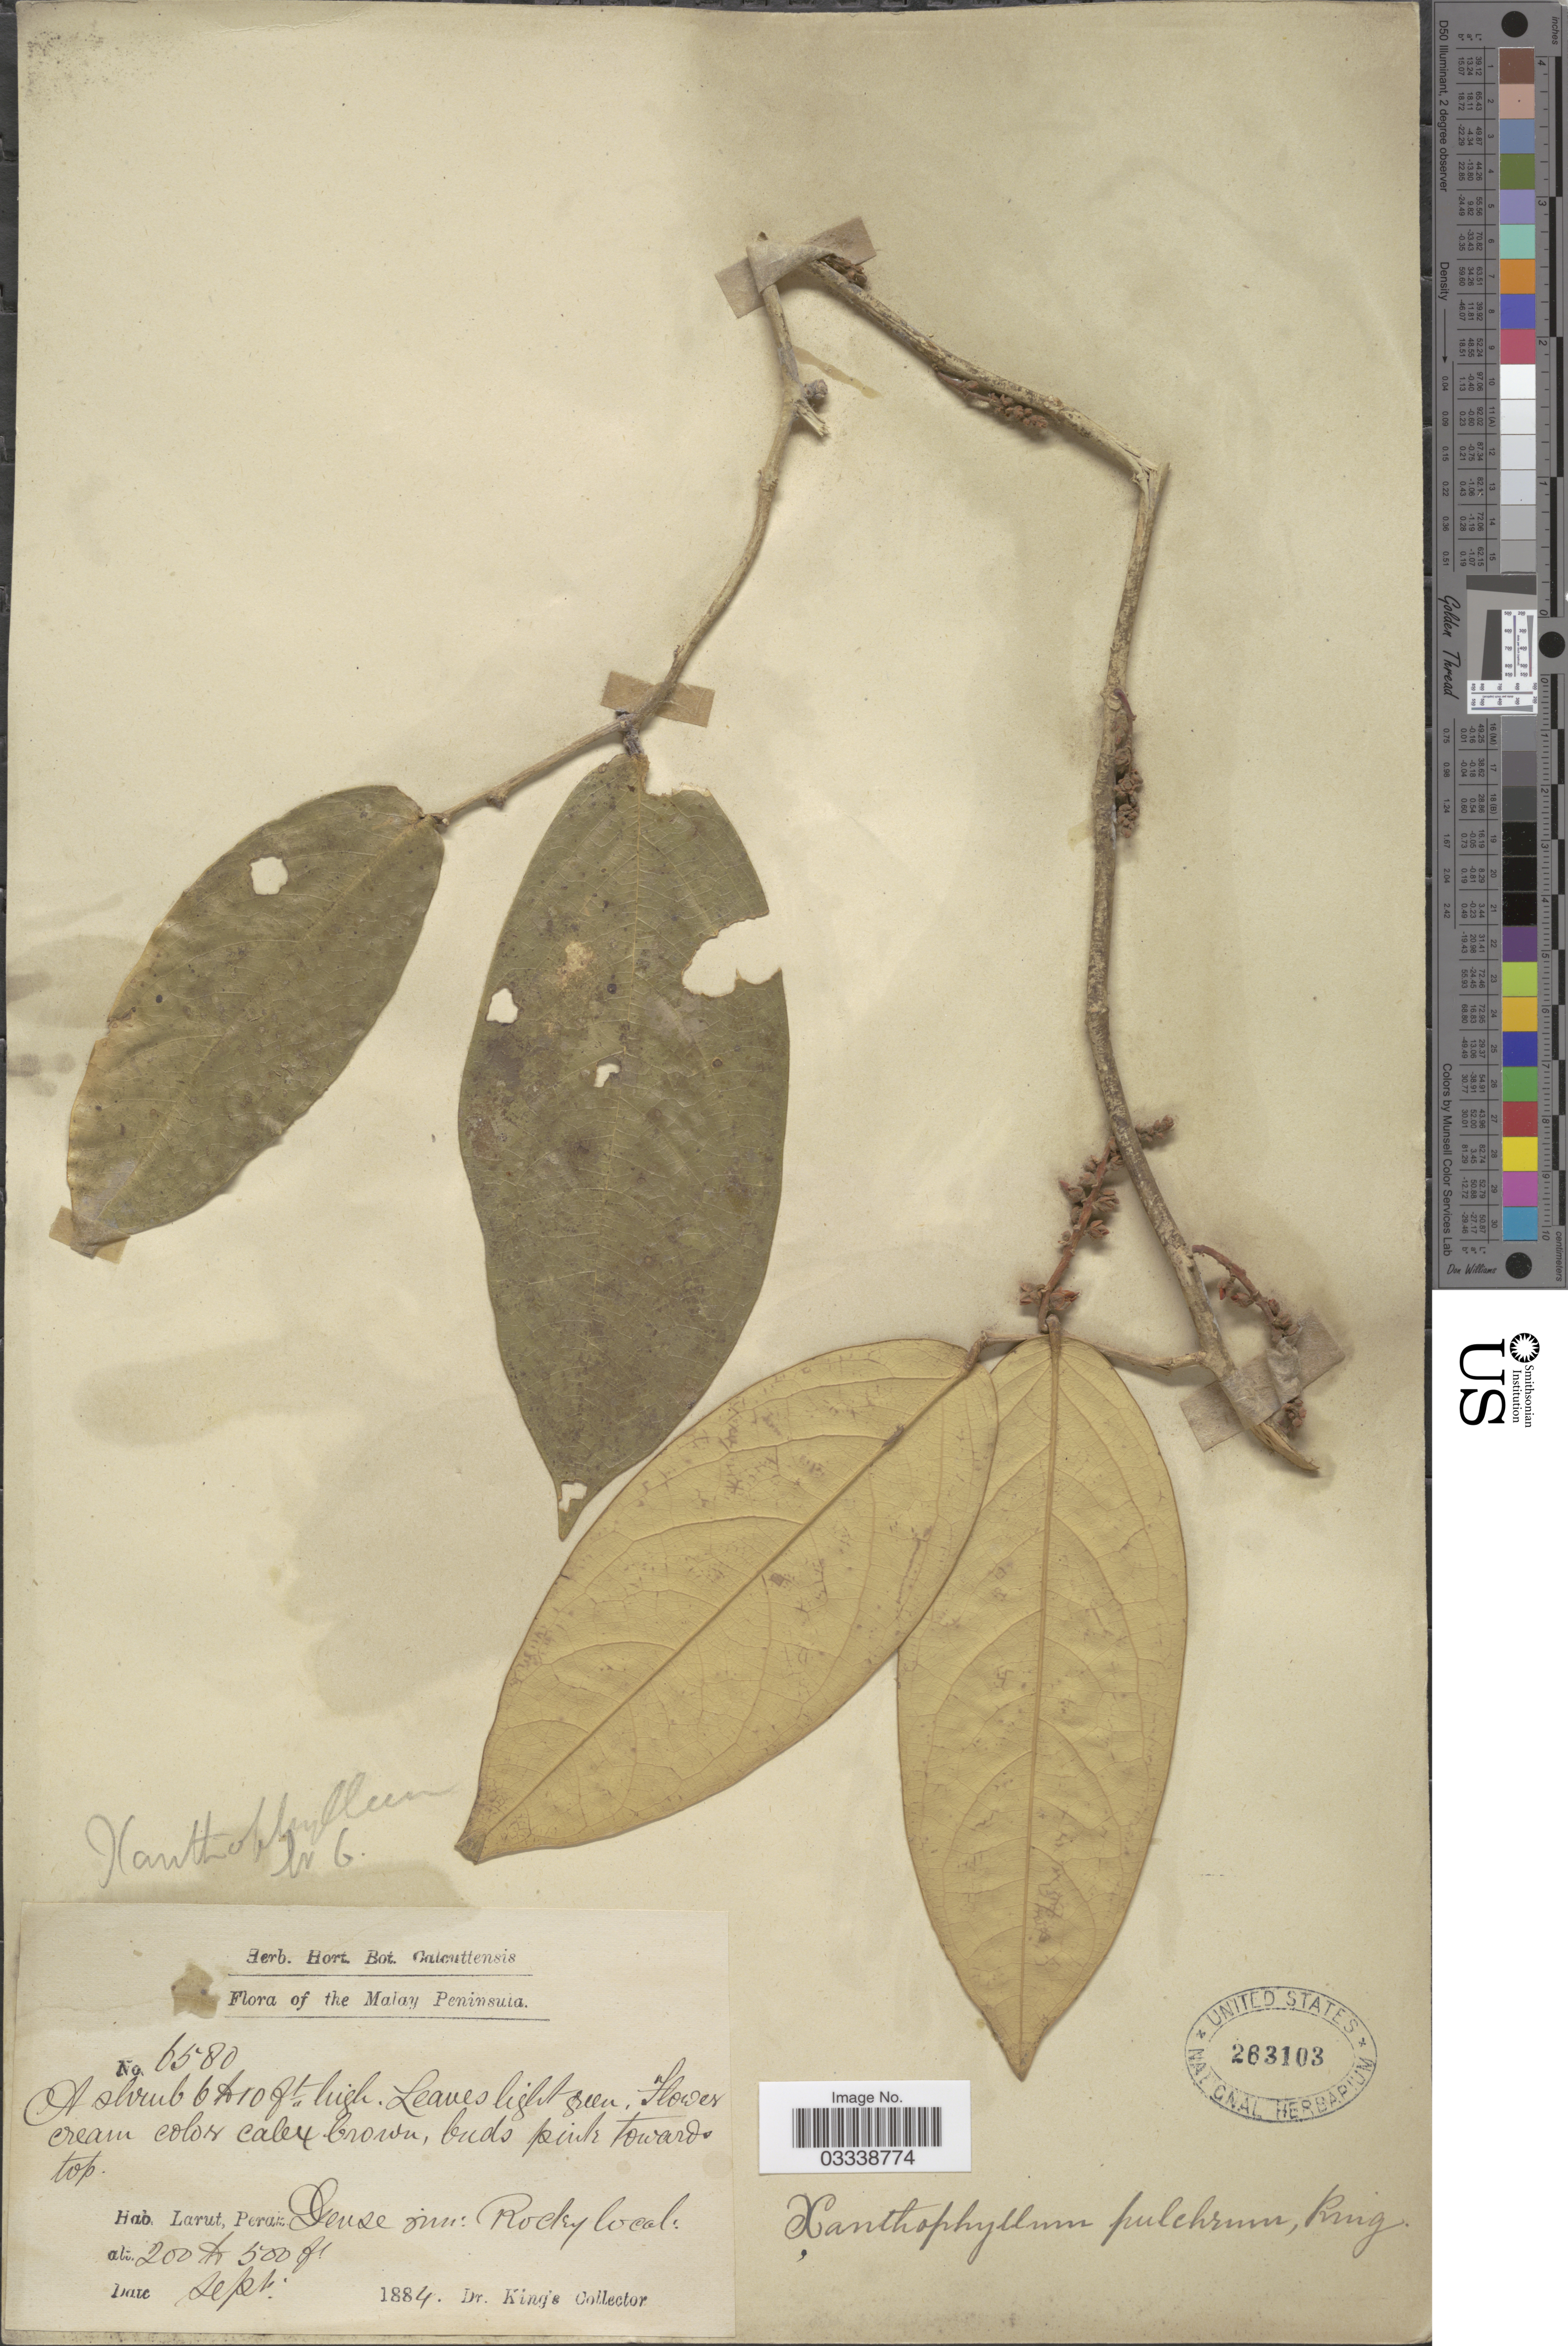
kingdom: Plantae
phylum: Tracheophyta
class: Magnoliopsida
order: Fabales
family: Polygalaceae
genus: Xanthophyllum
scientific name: Xanthophyllum pulchrum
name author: King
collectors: Dr. King's collector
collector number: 6580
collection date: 1884-09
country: Malaysia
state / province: Perak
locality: Malay Peninsula. Larut Perak. Dense jun. Rocky local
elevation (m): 61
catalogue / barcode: US 263103